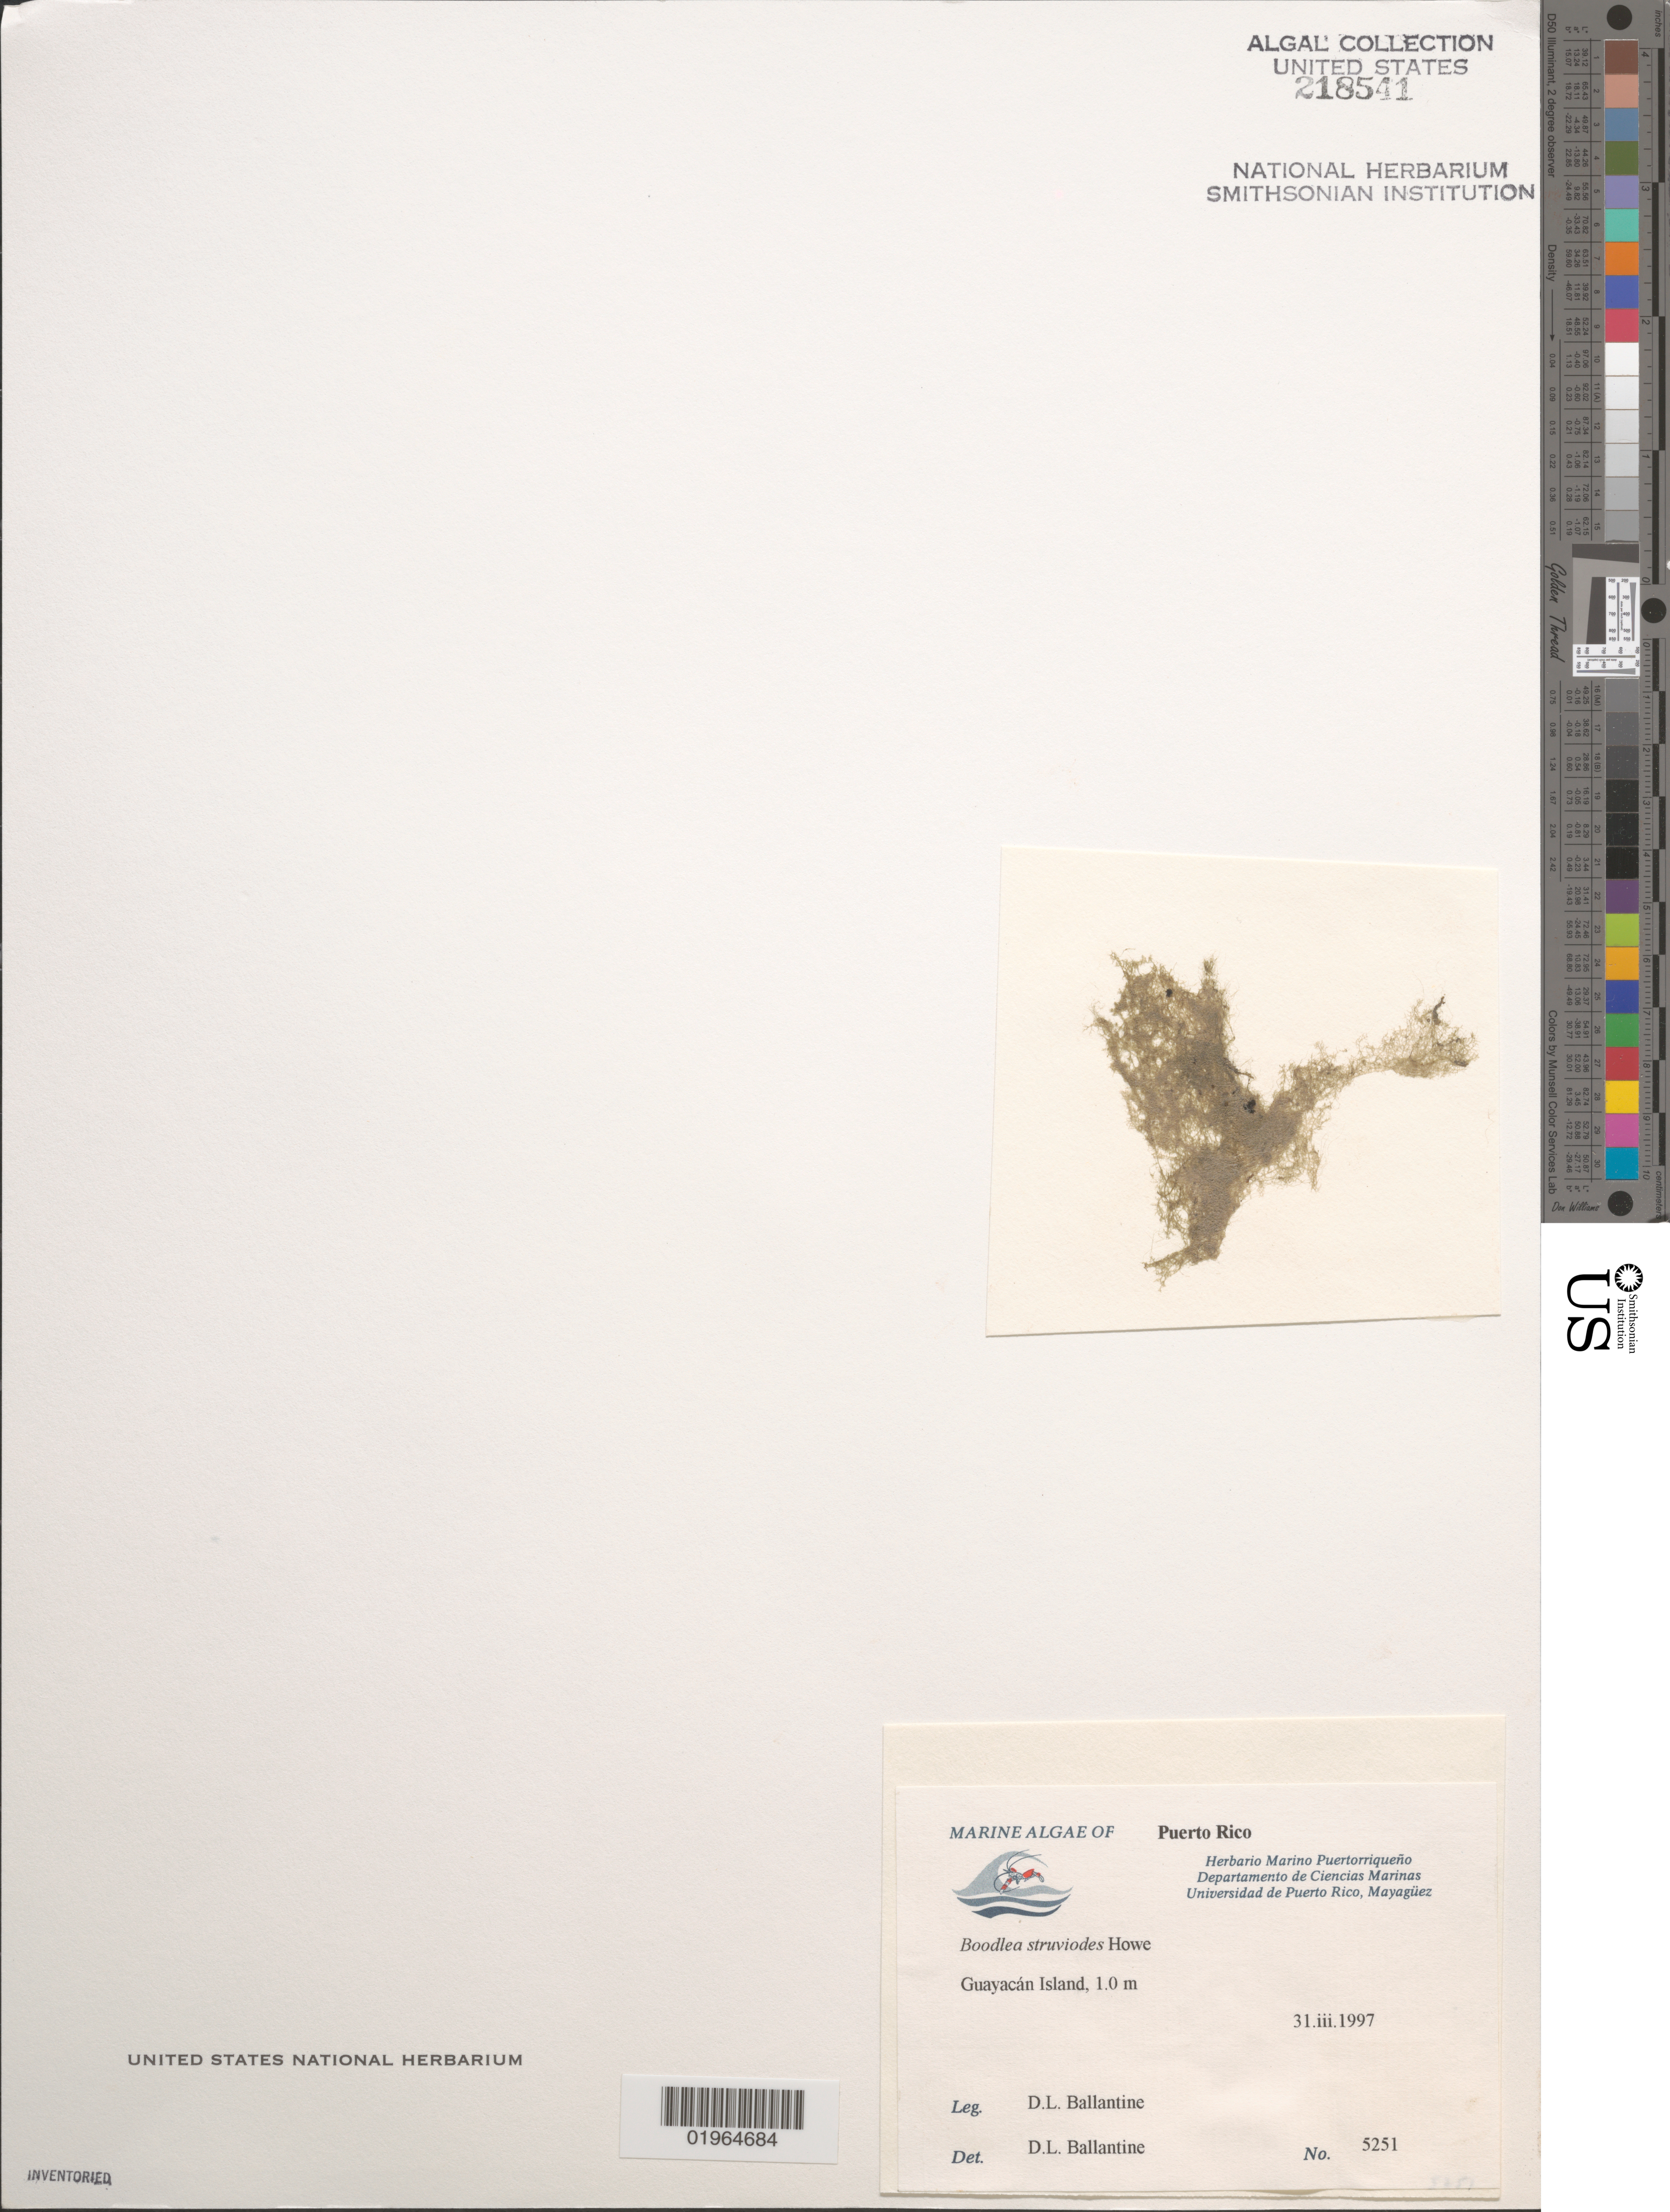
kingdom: Plantae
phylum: Chlorophyta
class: Ulvophyceae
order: Siphonocladales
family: Boodleaceae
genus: Boodlea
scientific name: Boodlea struveoides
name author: M. Howe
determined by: Ballantine, D. L.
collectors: D.L. Ballantine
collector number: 5251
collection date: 1997-03-31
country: Puerto Rico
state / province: Lajas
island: Guayacan Island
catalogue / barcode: US 218541